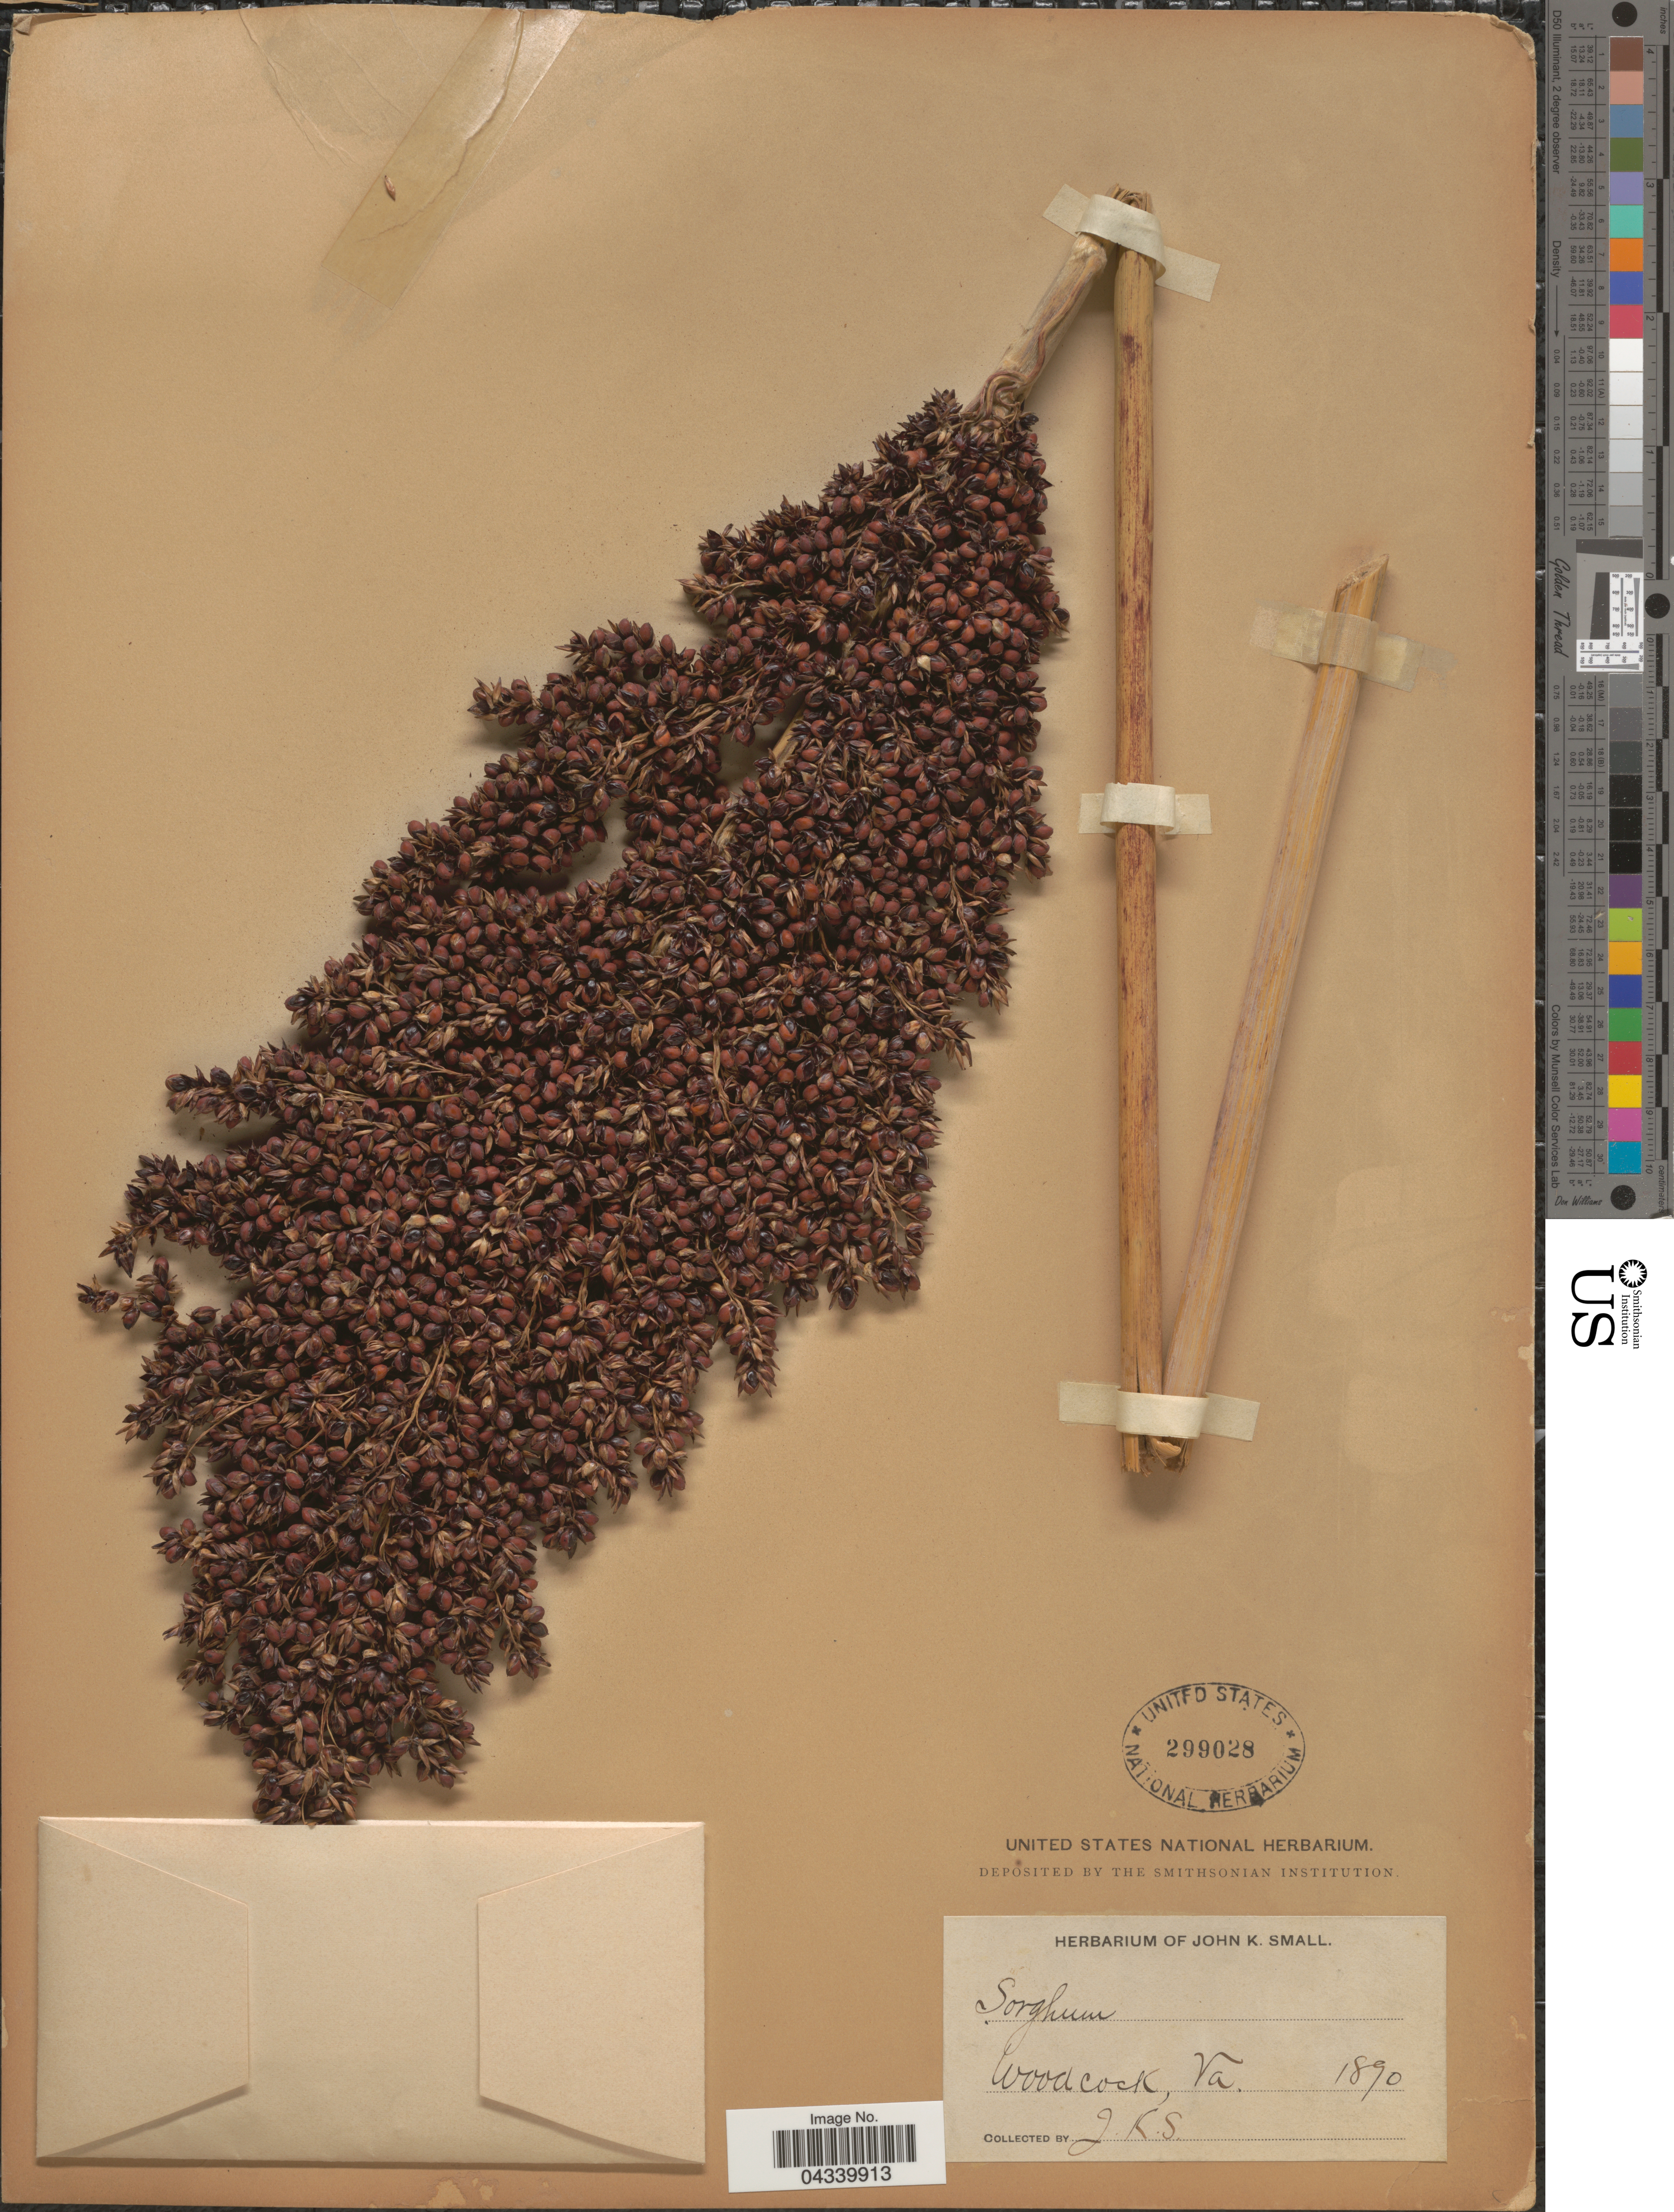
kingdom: Plantae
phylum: Tracheophyta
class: Liliopsida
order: Poales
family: Poaceae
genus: Sorghum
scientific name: Sorghum bicolor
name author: (L.) Moench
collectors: J. K. Small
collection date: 1890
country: United States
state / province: Virginia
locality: Woodcock.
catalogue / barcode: US 299028